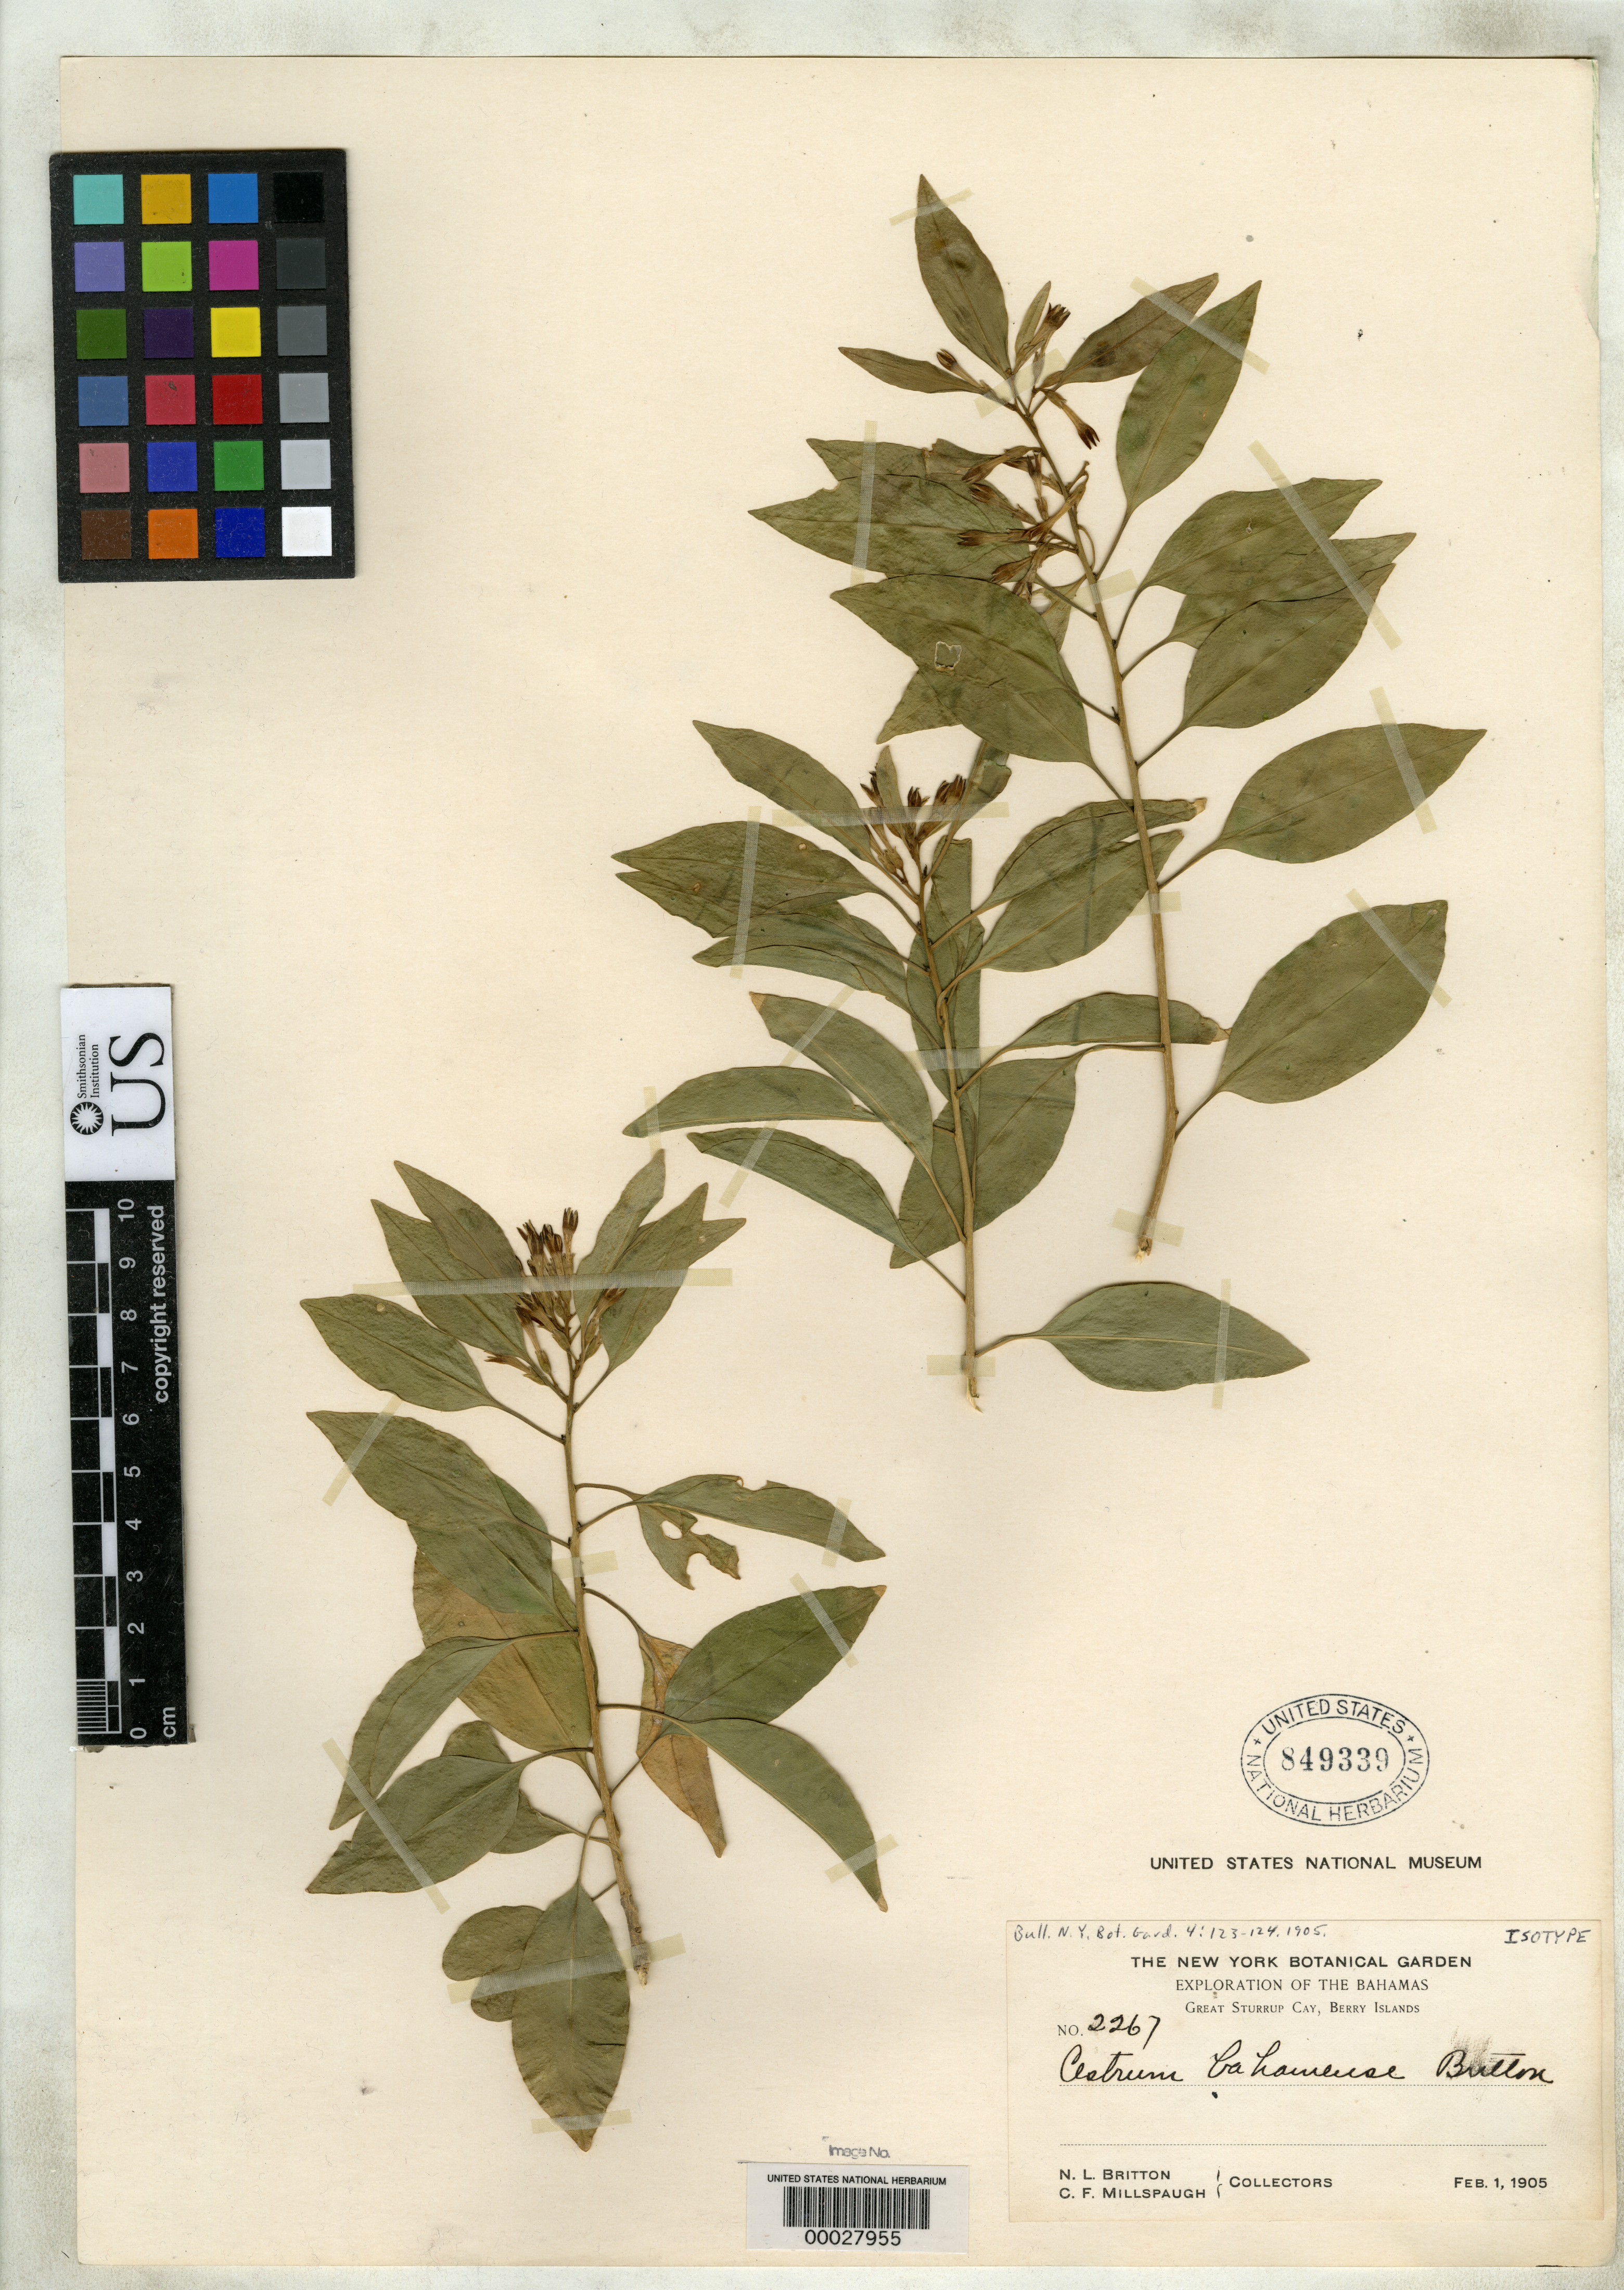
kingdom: Plantae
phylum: Tracheophyta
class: Magnoliopsida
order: Solanales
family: Solanaceae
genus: Cestrum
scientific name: Cestrum bahamense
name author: Britton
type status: Isotype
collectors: N. Britton & C. F. Millspaugh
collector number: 2267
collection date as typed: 01 Feb 1905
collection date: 1905-02-01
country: Bahamas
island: Berry Island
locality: Great Sturrup Cay.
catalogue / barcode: US 849339